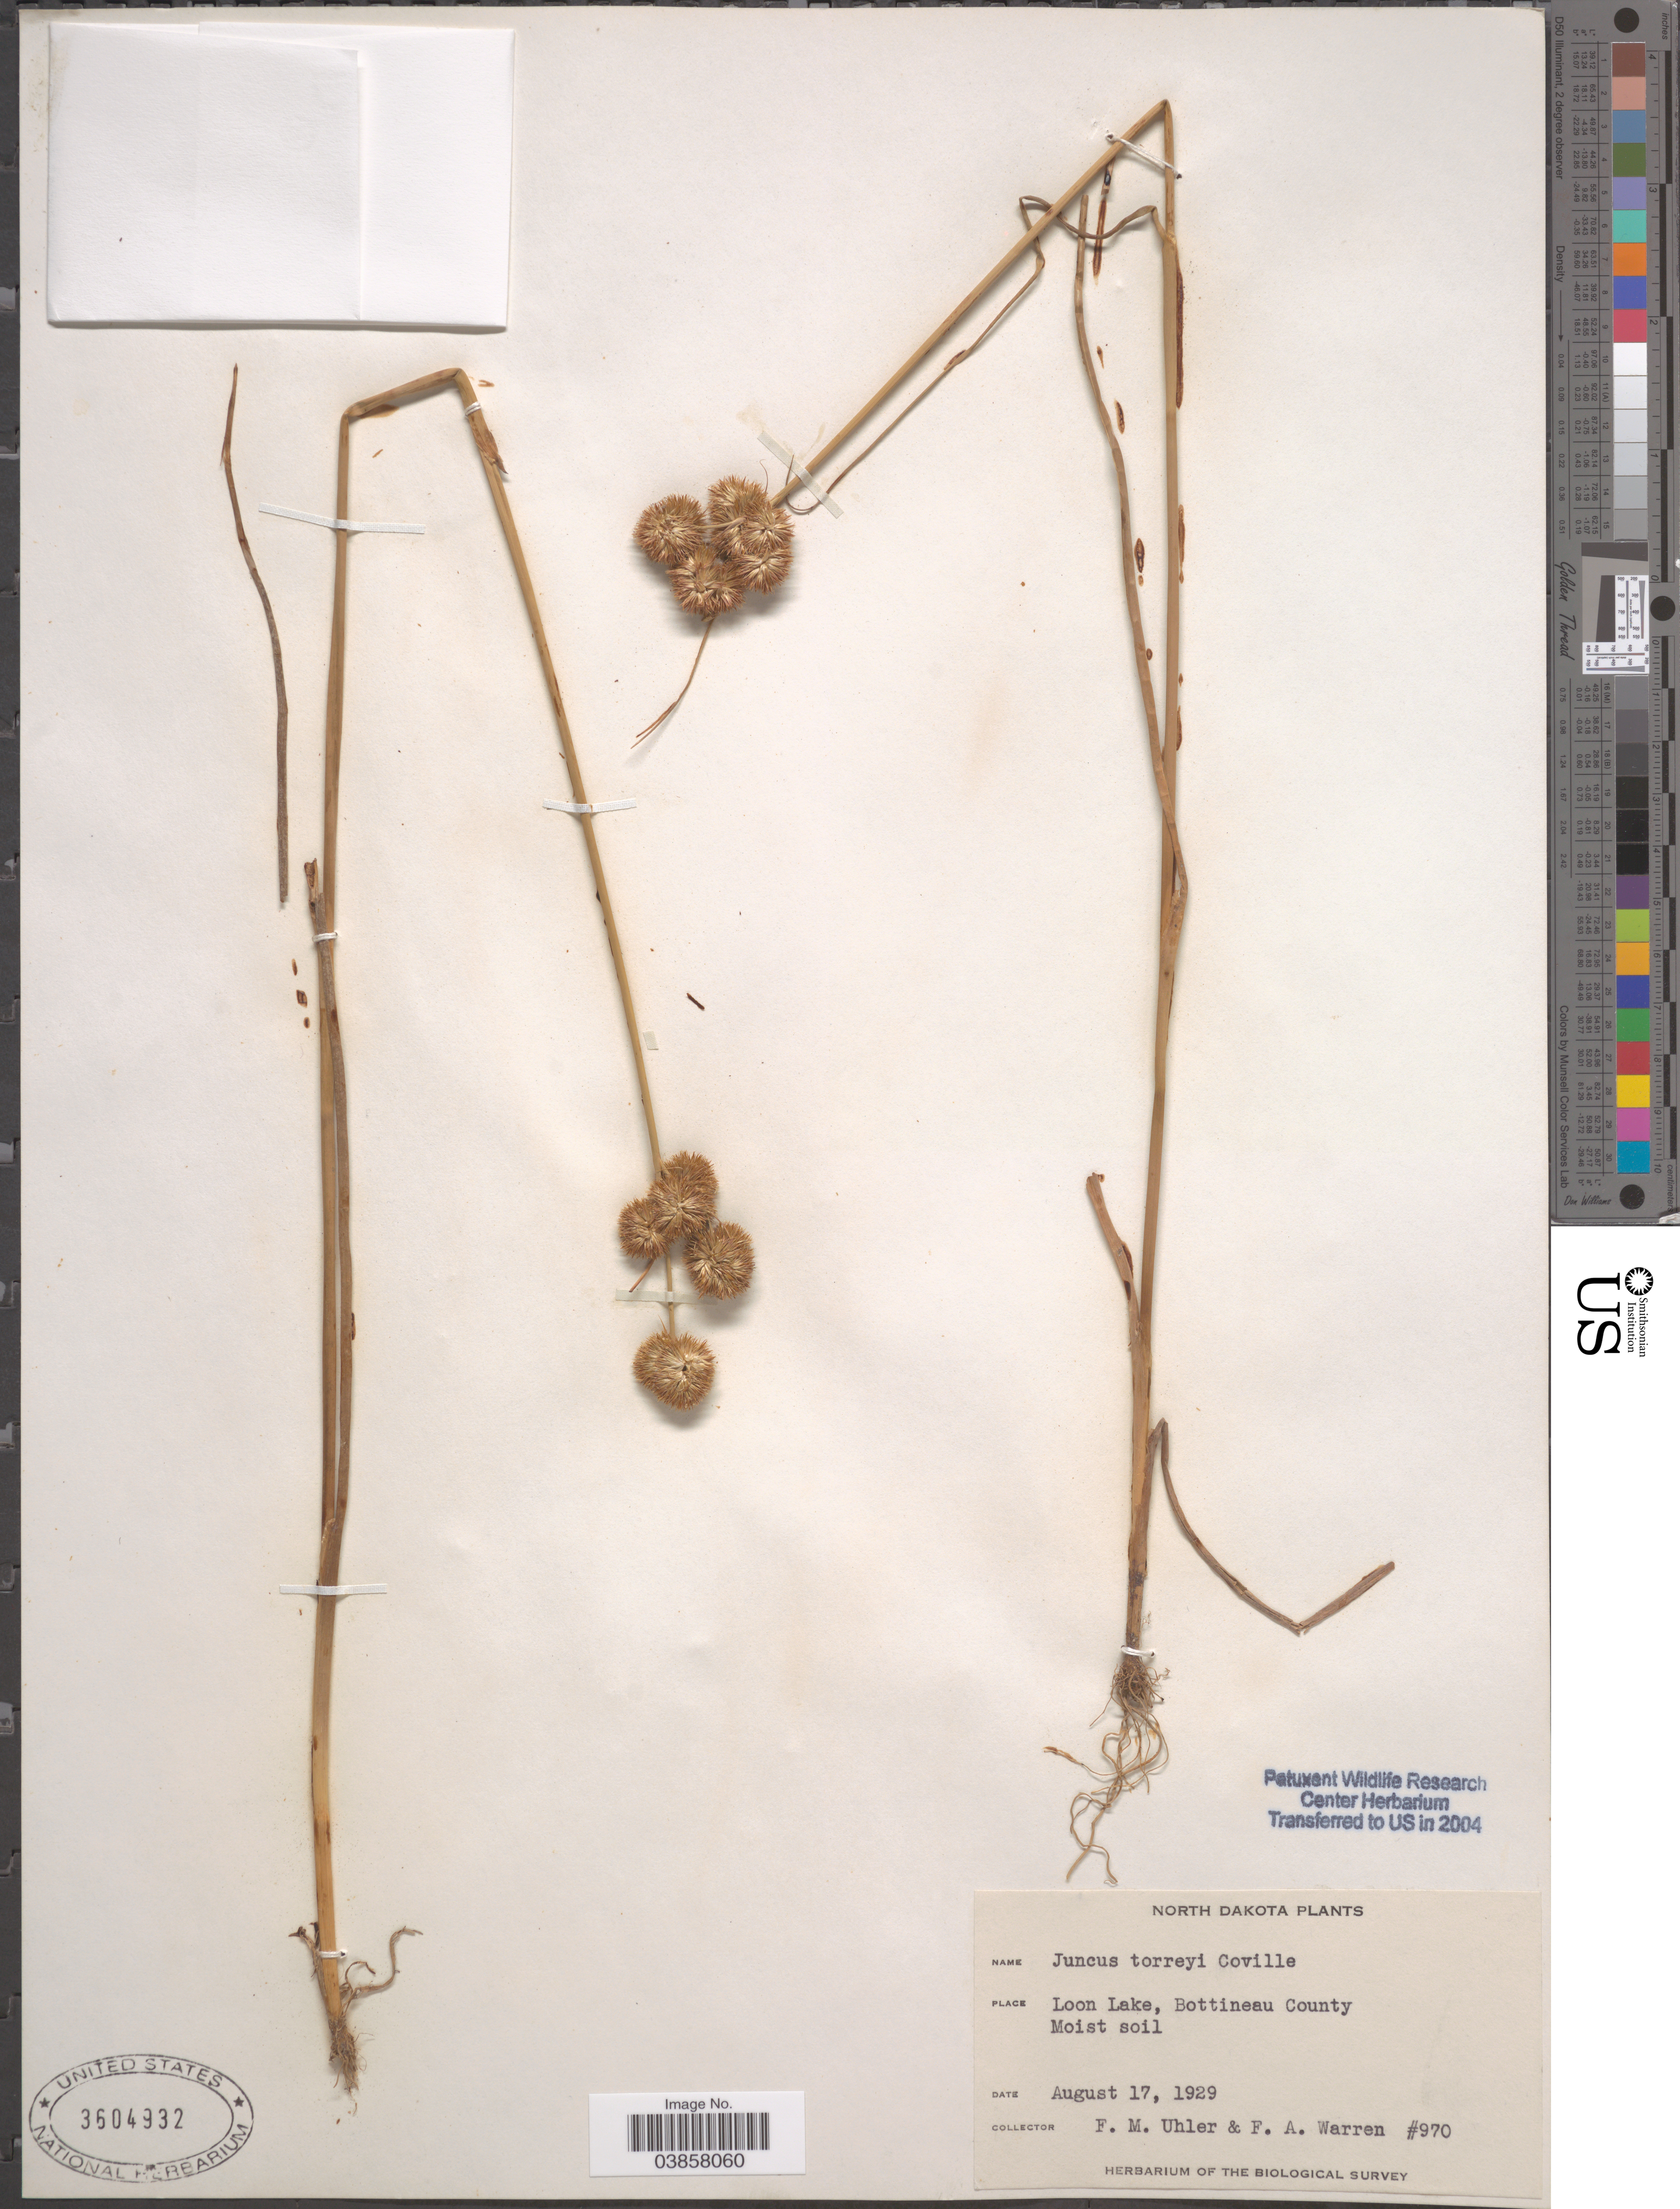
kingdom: Plantae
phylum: Tracheophyta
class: Liliopsida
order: Poales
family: Juncaceae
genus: Juncus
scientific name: Juncus torreyi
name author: Coville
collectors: F. M. Uhler & F. Warren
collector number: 970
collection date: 1929-08-17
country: United States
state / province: North Dakota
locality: Loon Lake, Bottineau County.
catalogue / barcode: US 3604932